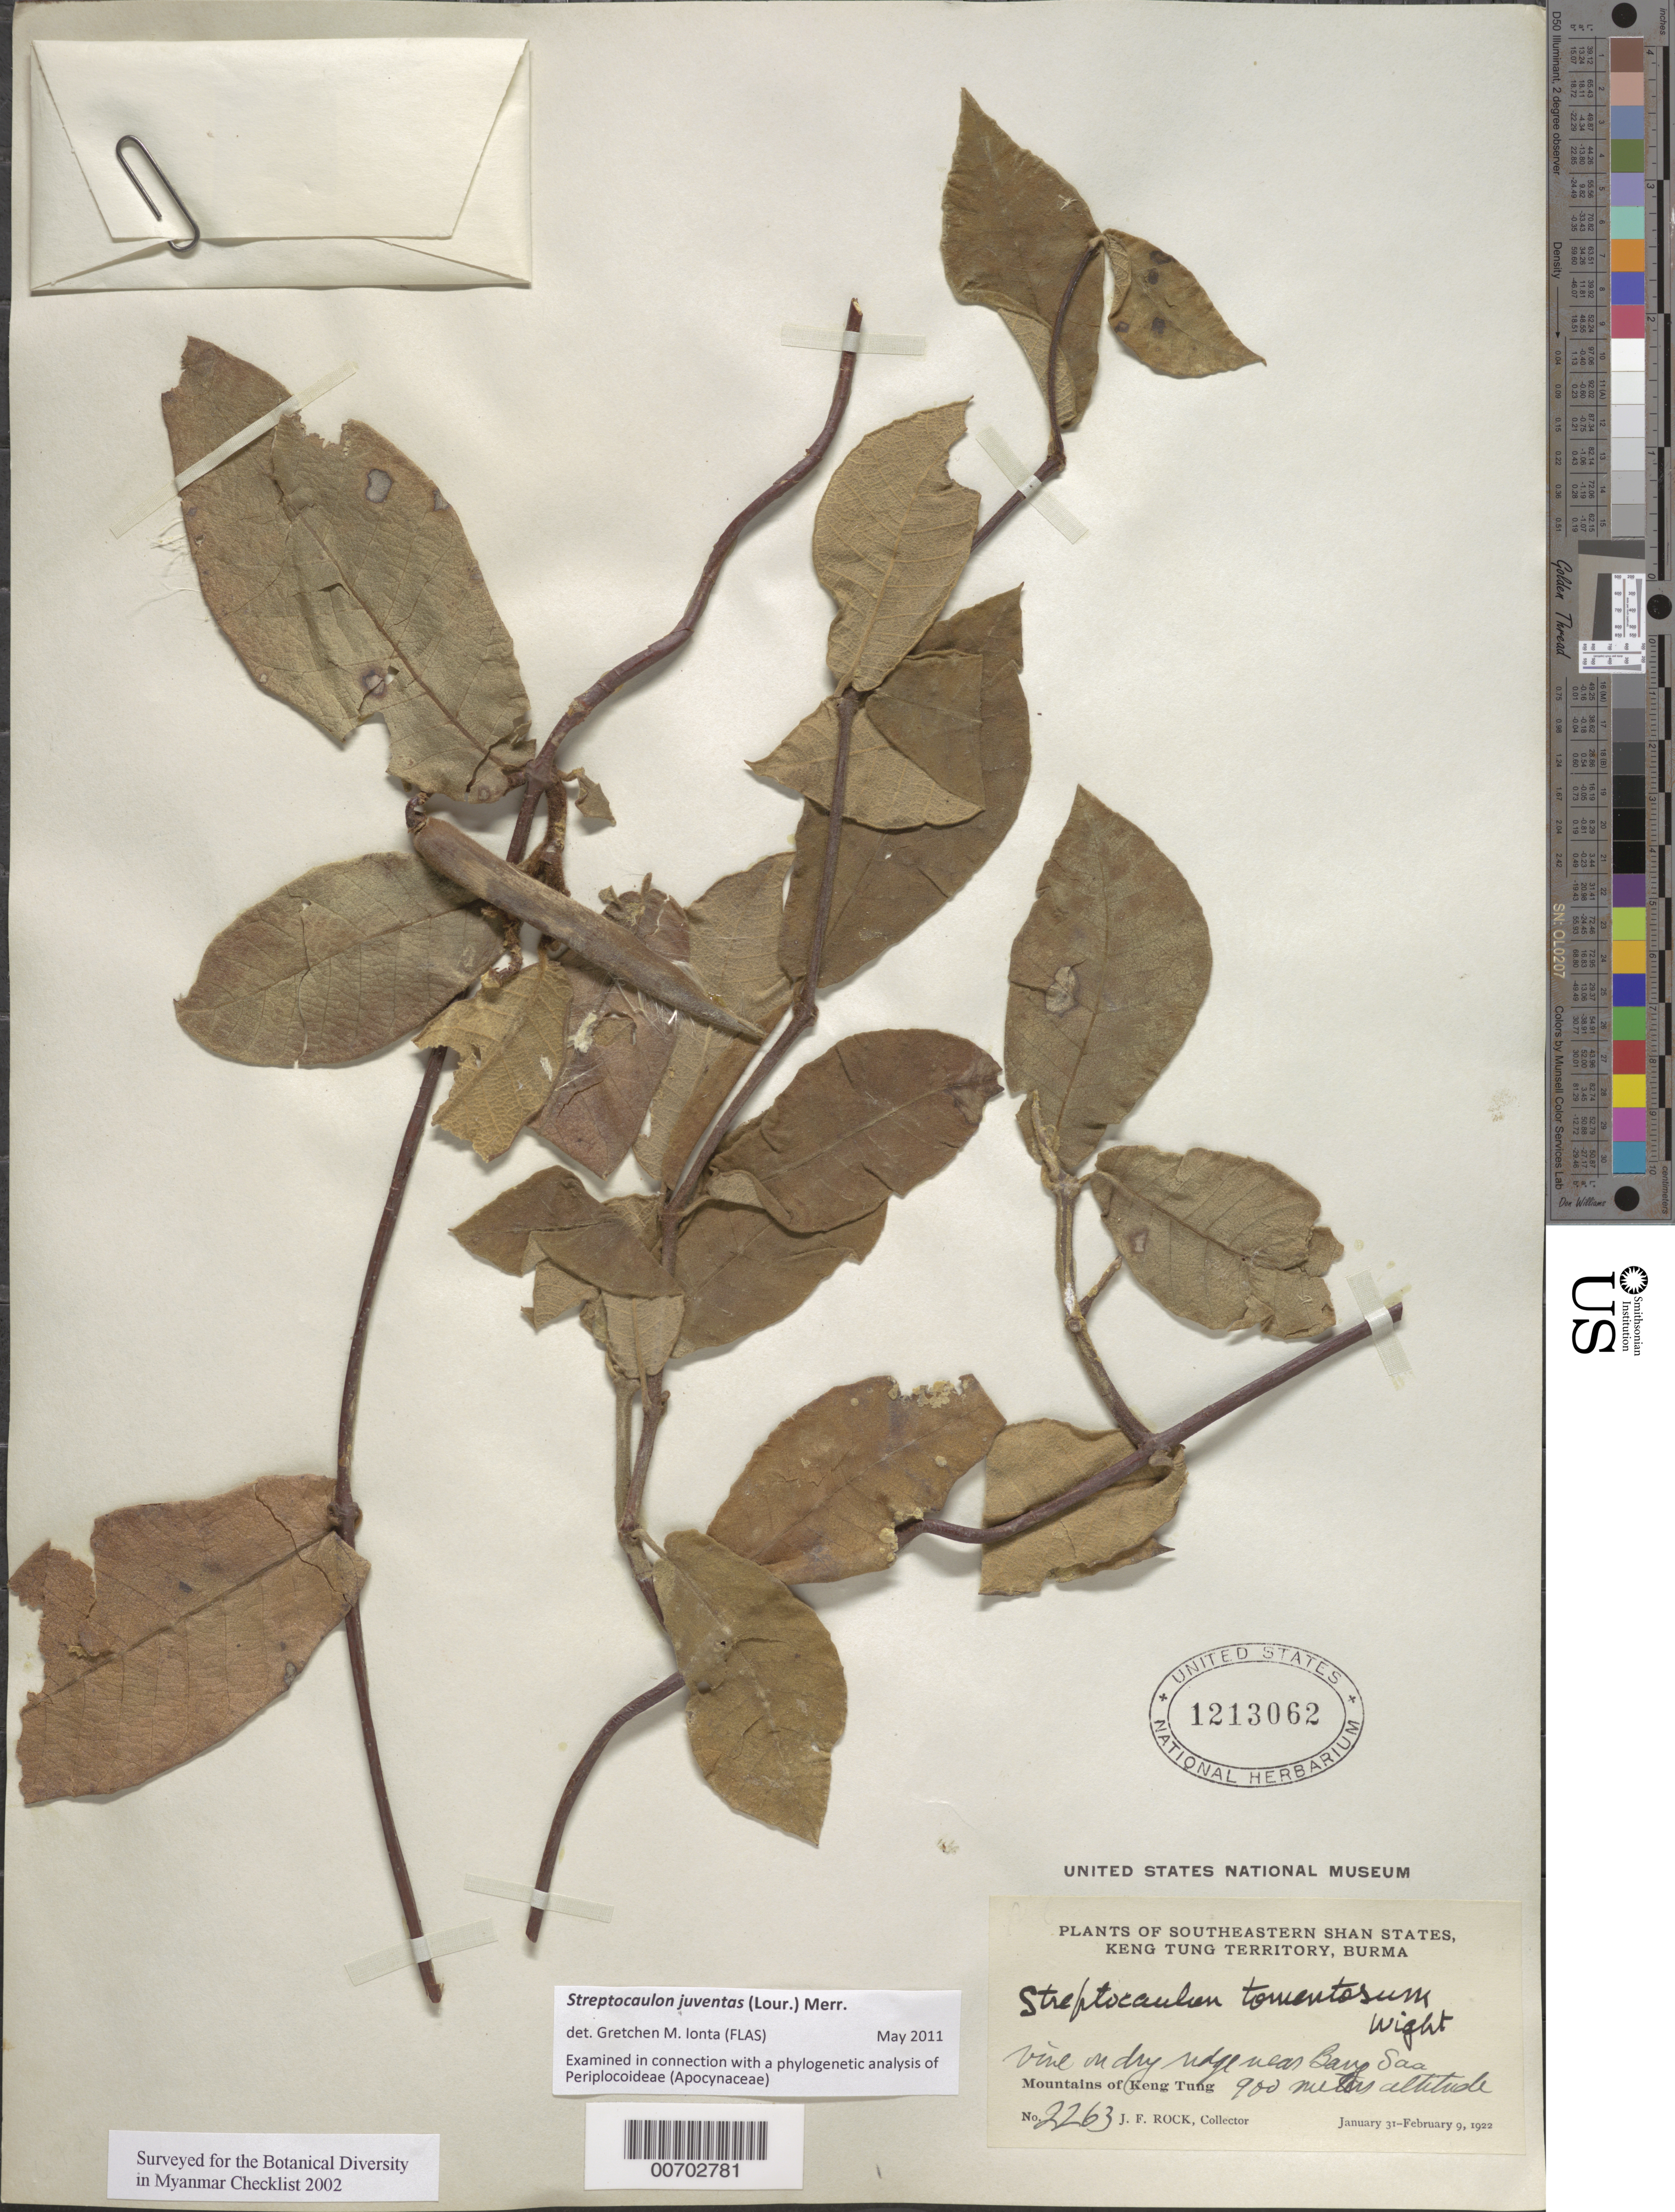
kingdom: Plantae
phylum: Tracheophyta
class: Magnoliopsida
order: Gentianales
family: Apocynaceae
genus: Streptocaulon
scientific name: Streptocaulon juventas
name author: (Lour.) Merr.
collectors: J. F. Rock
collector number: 2263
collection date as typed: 31 Jan 1922 to 09 Feb 1922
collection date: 1922-01-31/1922-02-09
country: Myanmar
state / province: Shan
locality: Southeastern Shan States, Keng Tung Terr., Keng Tung Mts., Bang Saa vic.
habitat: Dry ridge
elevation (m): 900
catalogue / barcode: US 1213062